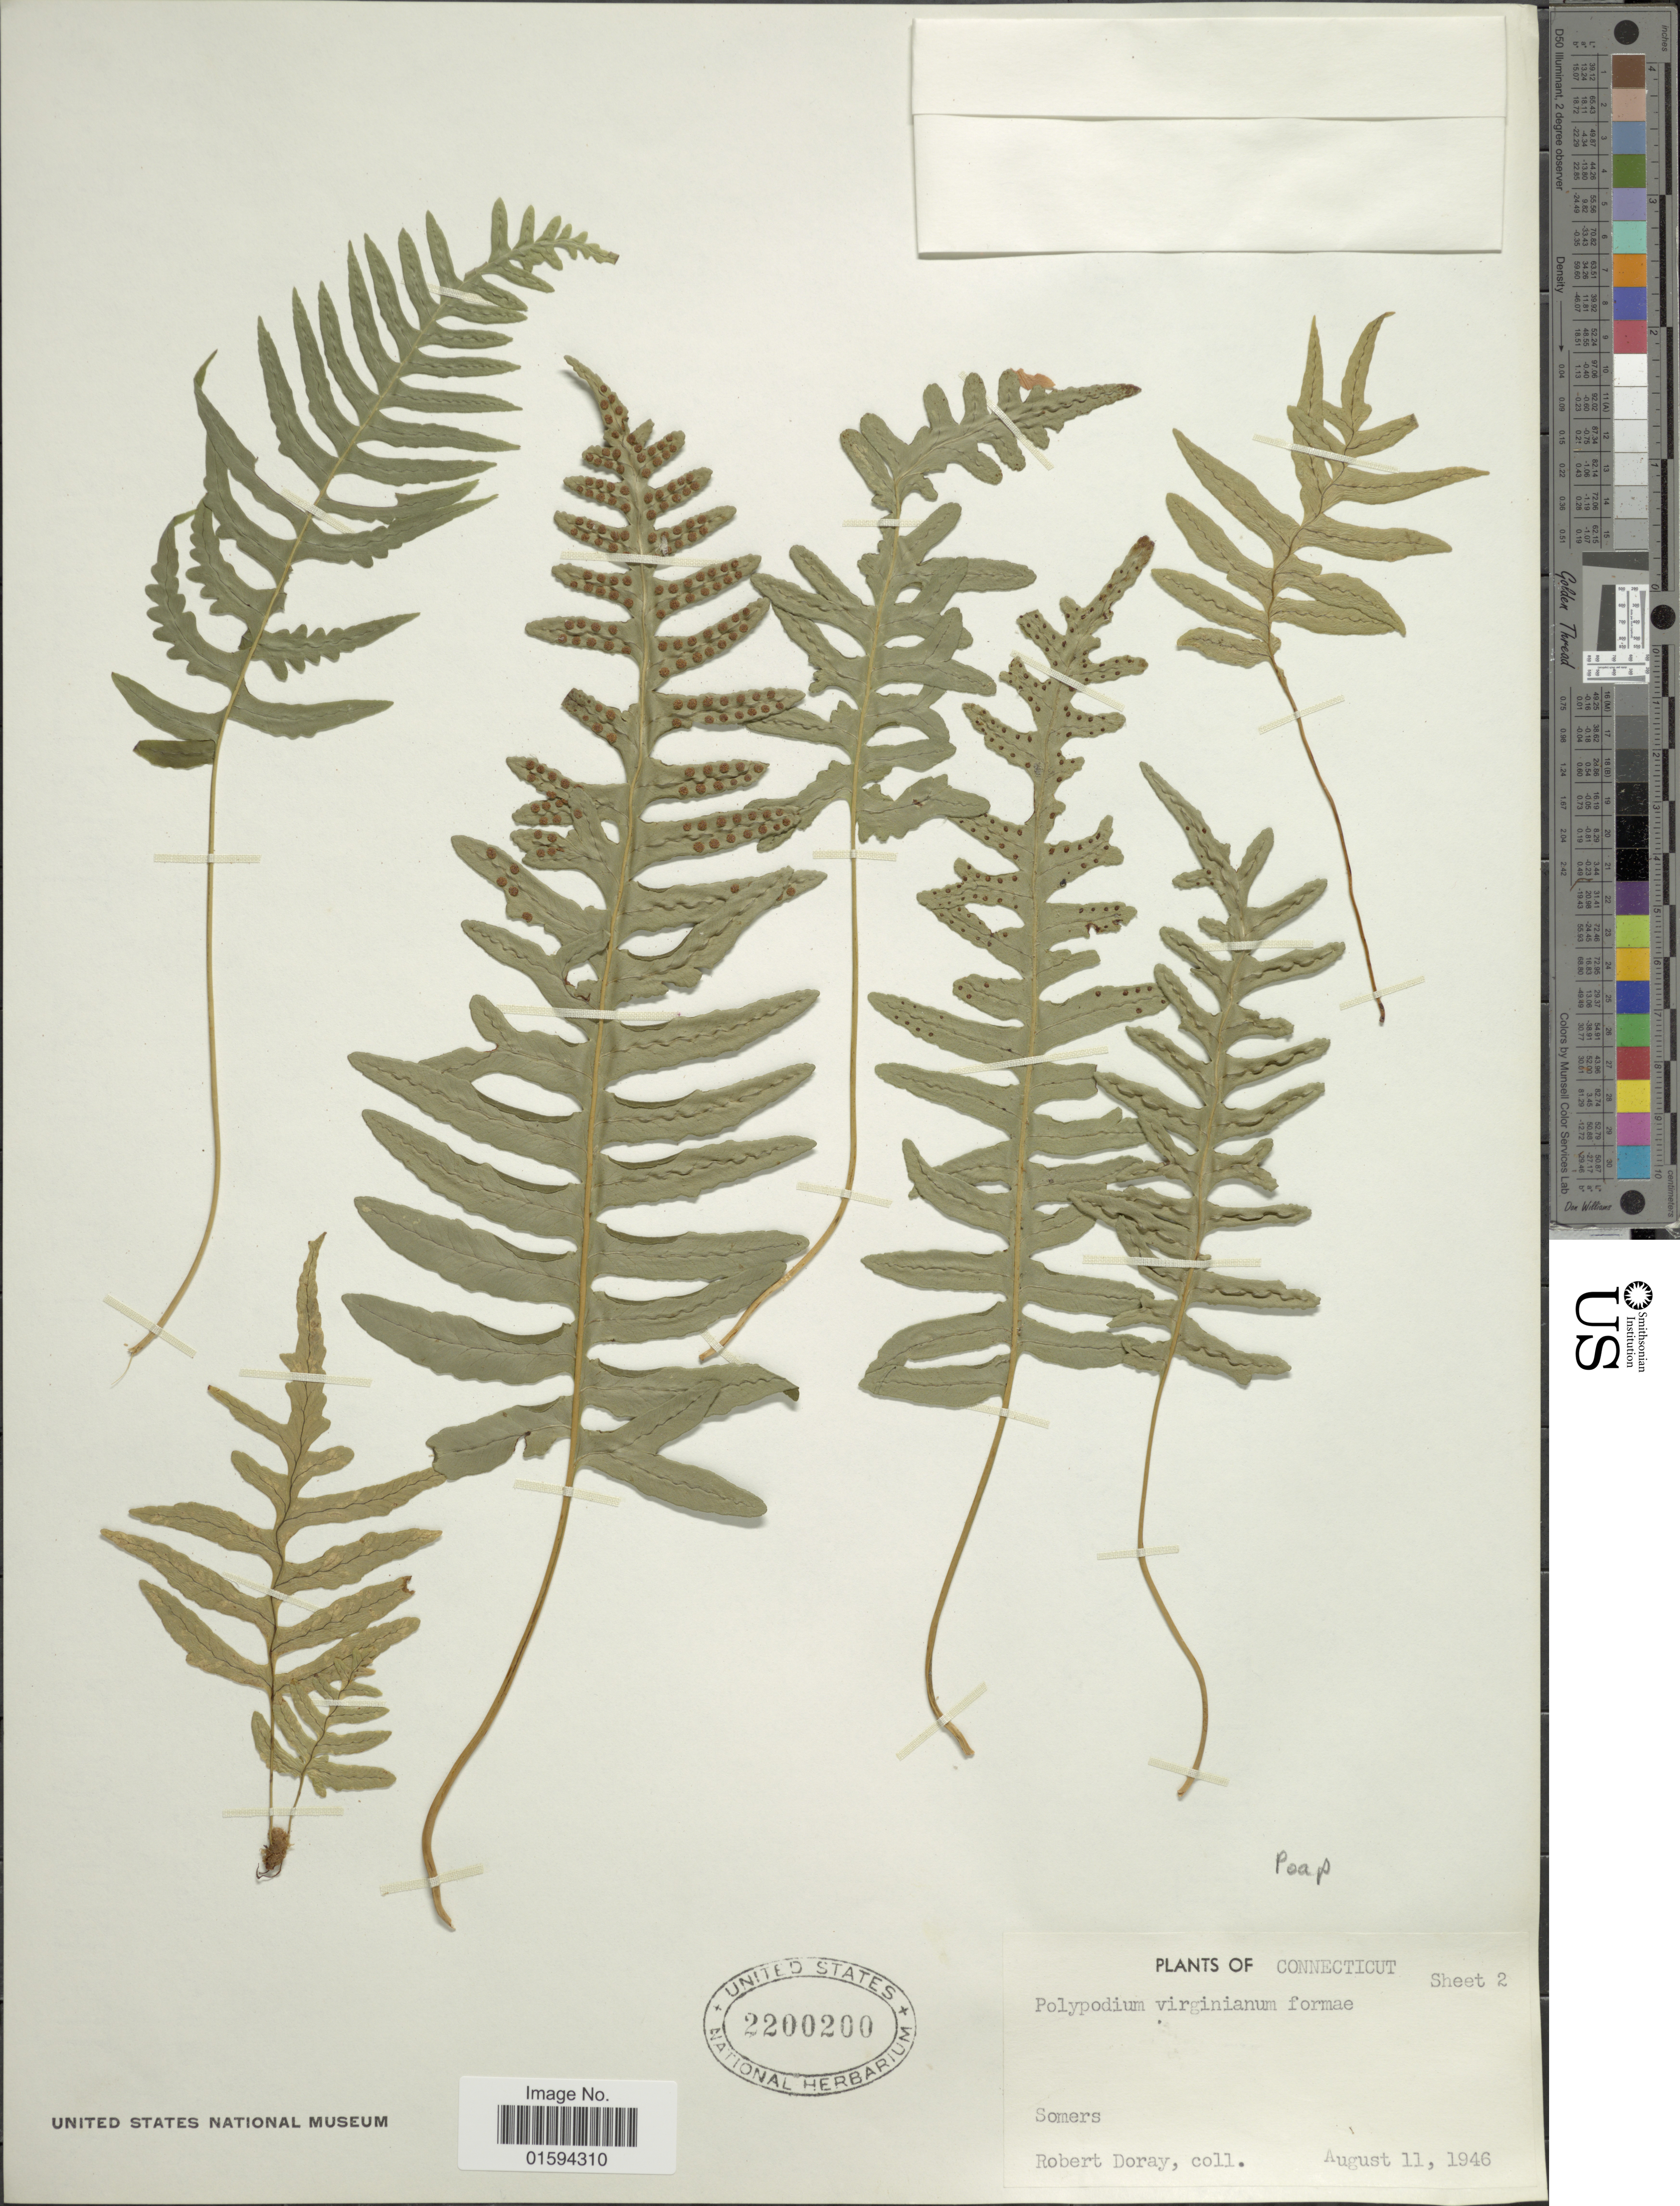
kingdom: Plantae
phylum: Tracheophyta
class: Polypodiopsida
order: Polypodiales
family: Polypodiaceae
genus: Polypodium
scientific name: Polypodium appalachianum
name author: Haufler & Windham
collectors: R. Doray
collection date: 1946-08-11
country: United States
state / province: Connecticut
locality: Somers.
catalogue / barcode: US 2200200